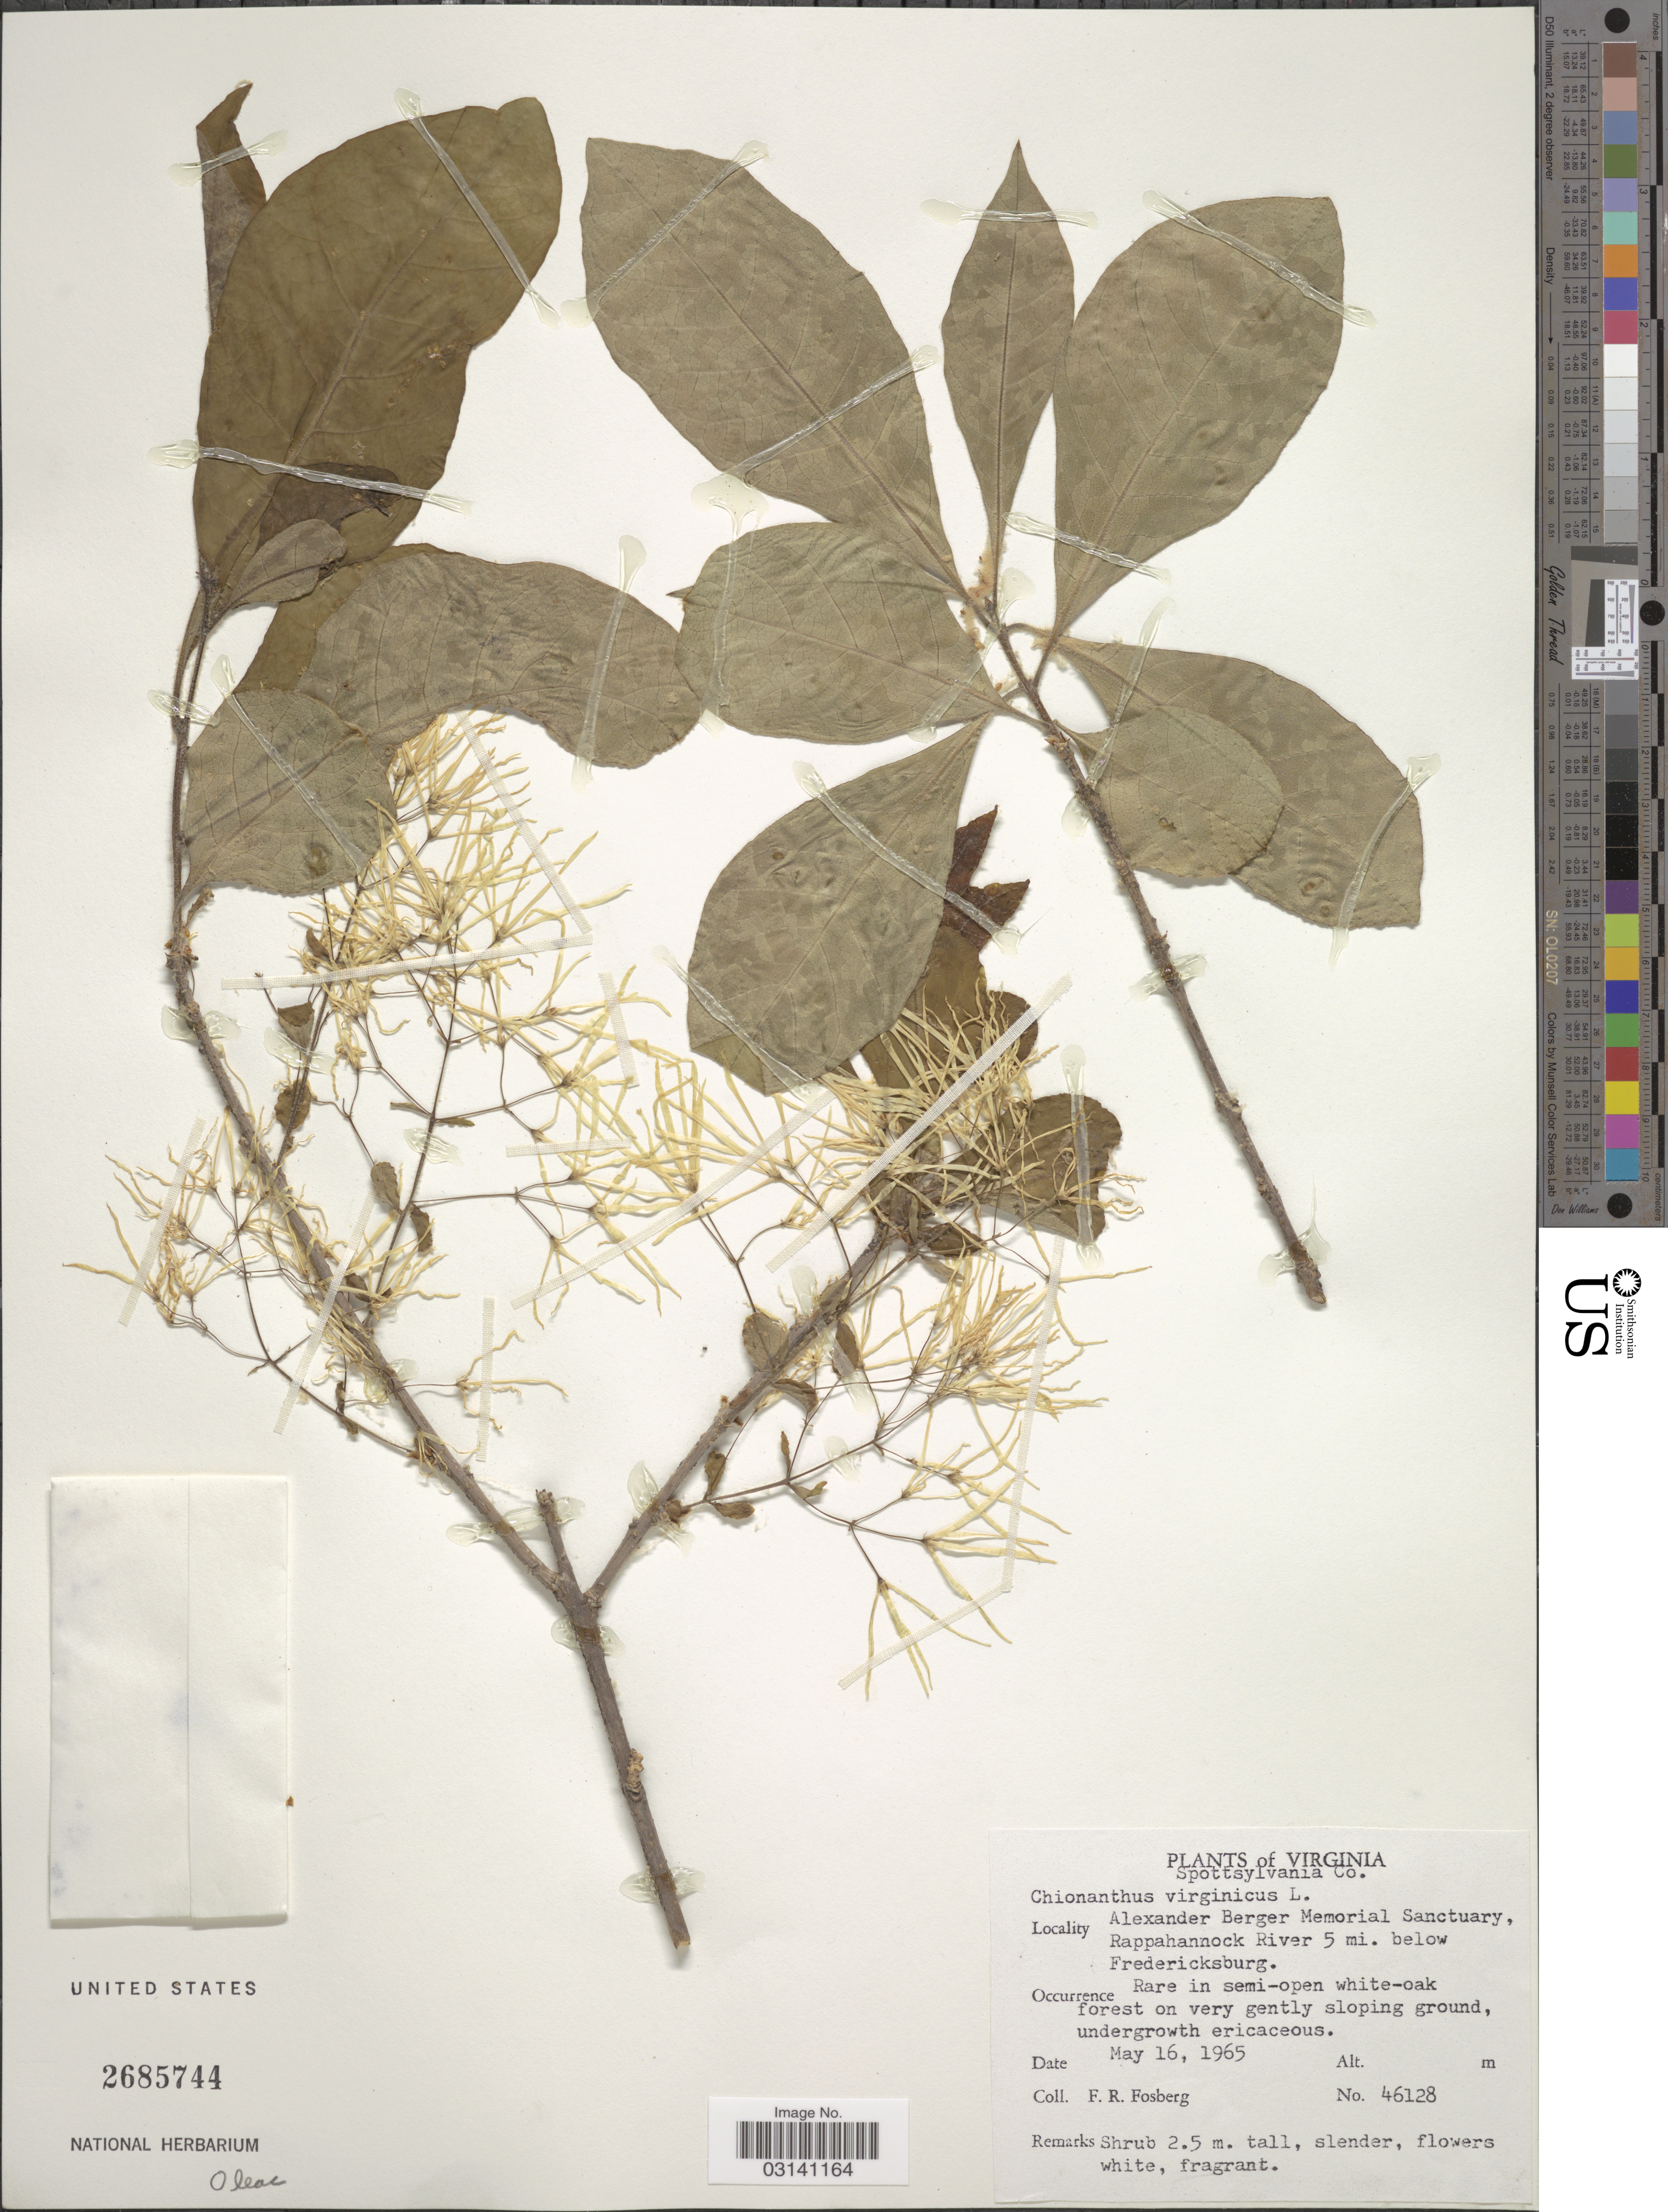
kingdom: Plantae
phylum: Tracheophyta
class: Magnoliopsida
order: Lamiales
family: Oleaceae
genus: Chionanthus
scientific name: Chionanthus virginicus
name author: L.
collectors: F. R. Fosberg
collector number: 46128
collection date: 1965-05-16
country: United States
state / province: Virginia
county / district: Spotsylvania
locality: Spottsylvania Co. Alexander Berger Memorial Sanctuary, Rappahannock River 5 mi. below Fredericksburg.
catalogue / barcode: US 2685744